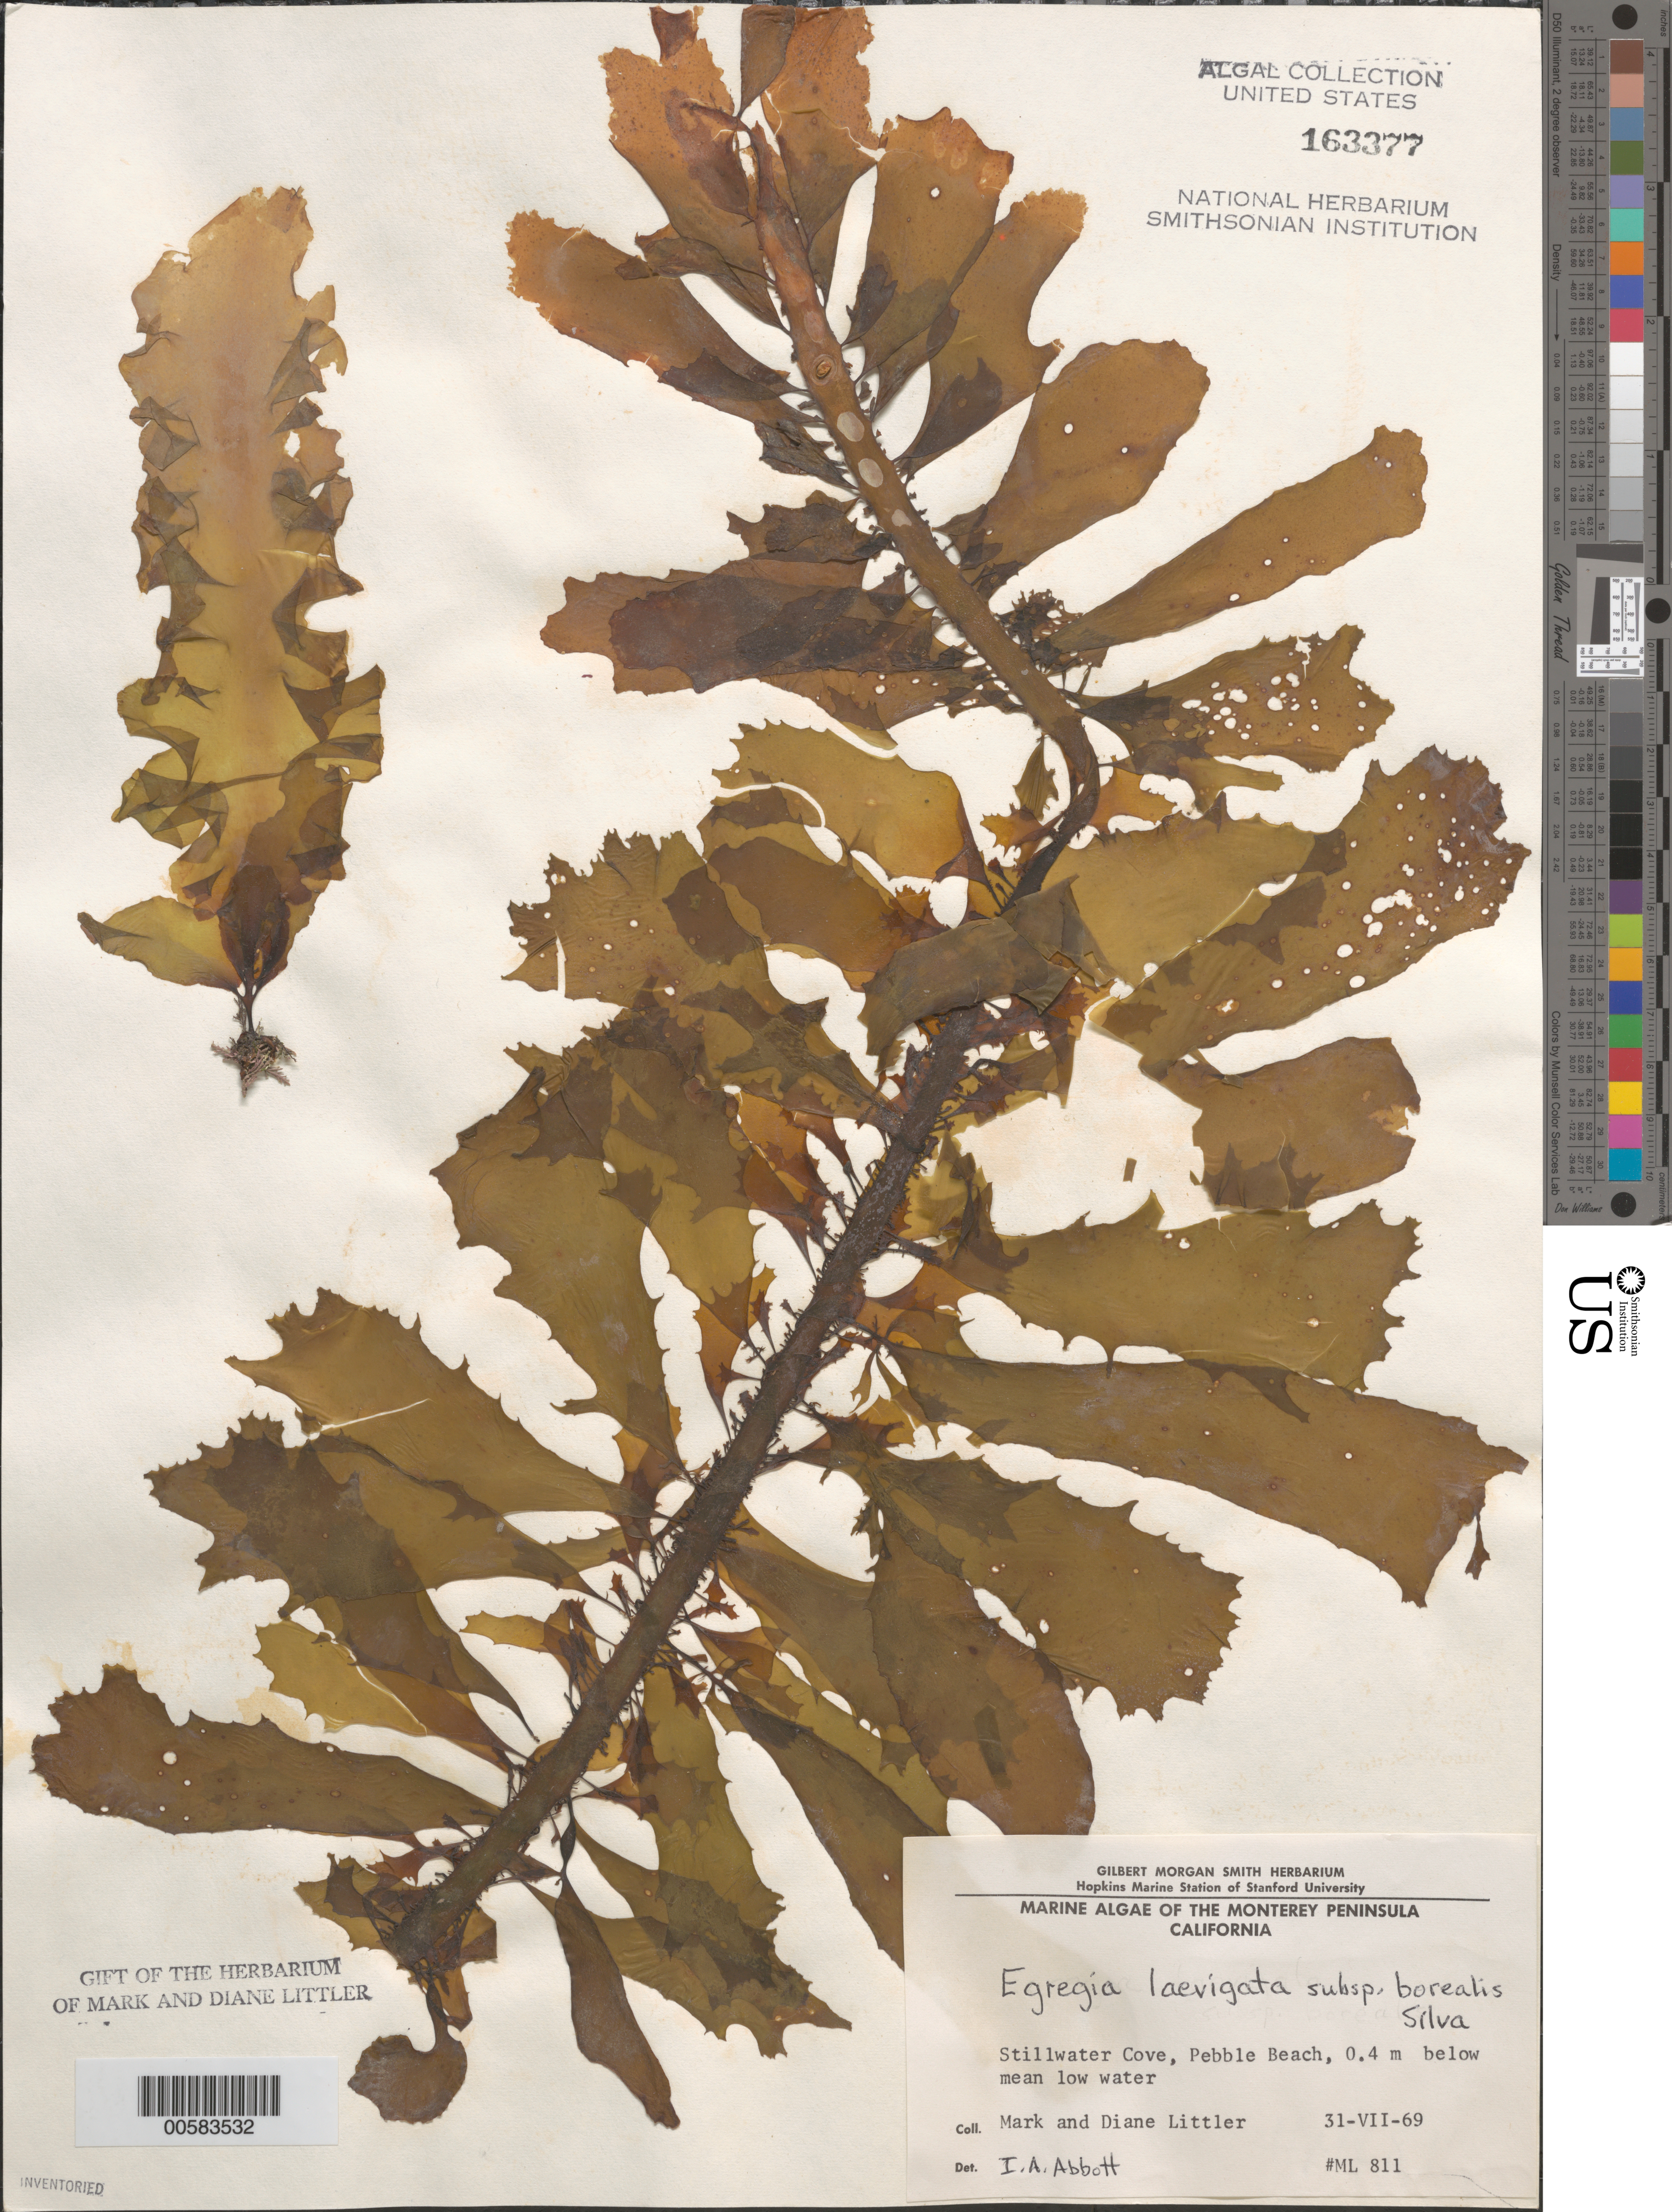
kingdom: Chromista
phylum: Ochrophyta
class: Phaeophyceae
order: Laminariales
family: Lessoniaceae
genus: Egregia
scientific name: Egregia menziesii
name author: (Turner) Aresch.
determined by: Algae name updating Project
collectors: M. M. Littler & D. S. Littler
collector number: ML 811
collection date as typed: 31 Jul 1969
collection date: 1969-07-31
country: United States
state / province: California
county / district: Monterey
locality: Stillwater Cove, Pebble Beach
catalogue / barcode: US 163377